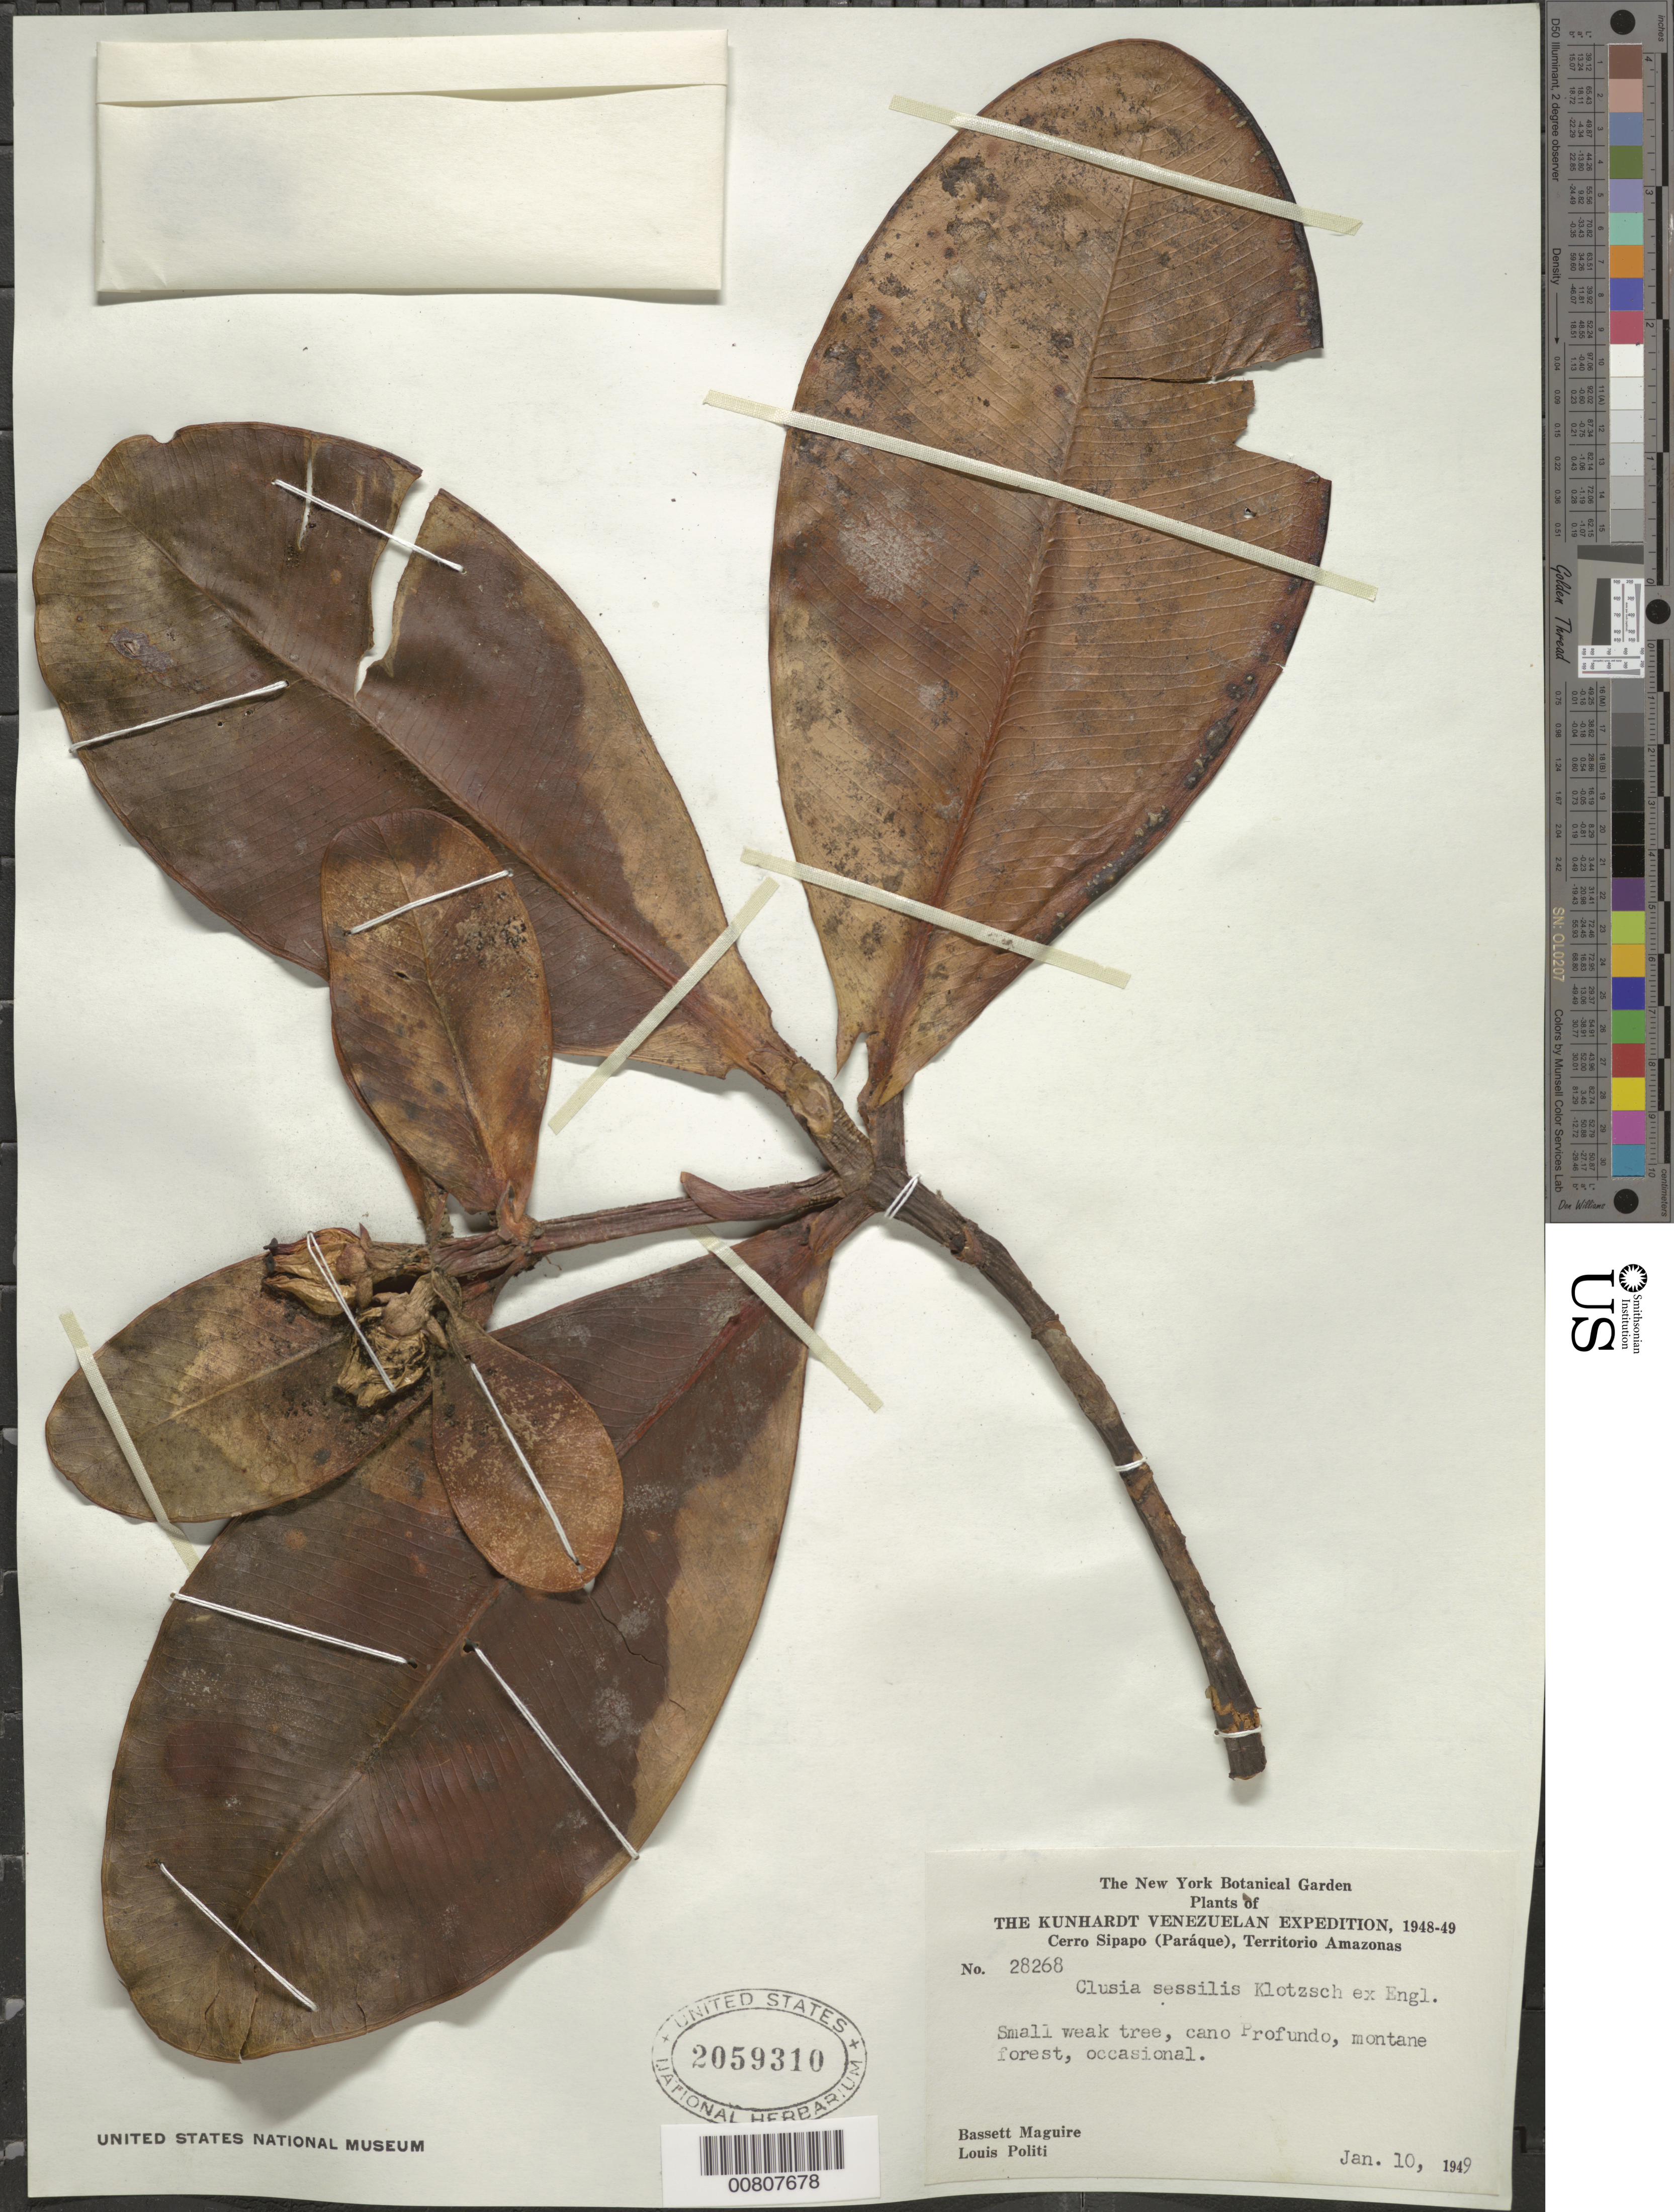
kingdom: Plantae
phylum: Tracheophyta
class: Magnoliopsida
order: Malpighiales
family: Clusiaceae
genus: Clusia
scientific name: Clusia sessilis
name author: Klotzsch ex Engl.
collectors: B. Maguire & L. Politi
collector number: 28268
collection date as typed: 10-Jan-49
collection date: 1949-01-10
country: Venezuela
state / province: Amazonas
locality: Cerro Sipapo (Paráque), upper Caño Negro and right branch Caño Profundo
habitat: Montane forest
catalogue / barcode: US 2059310